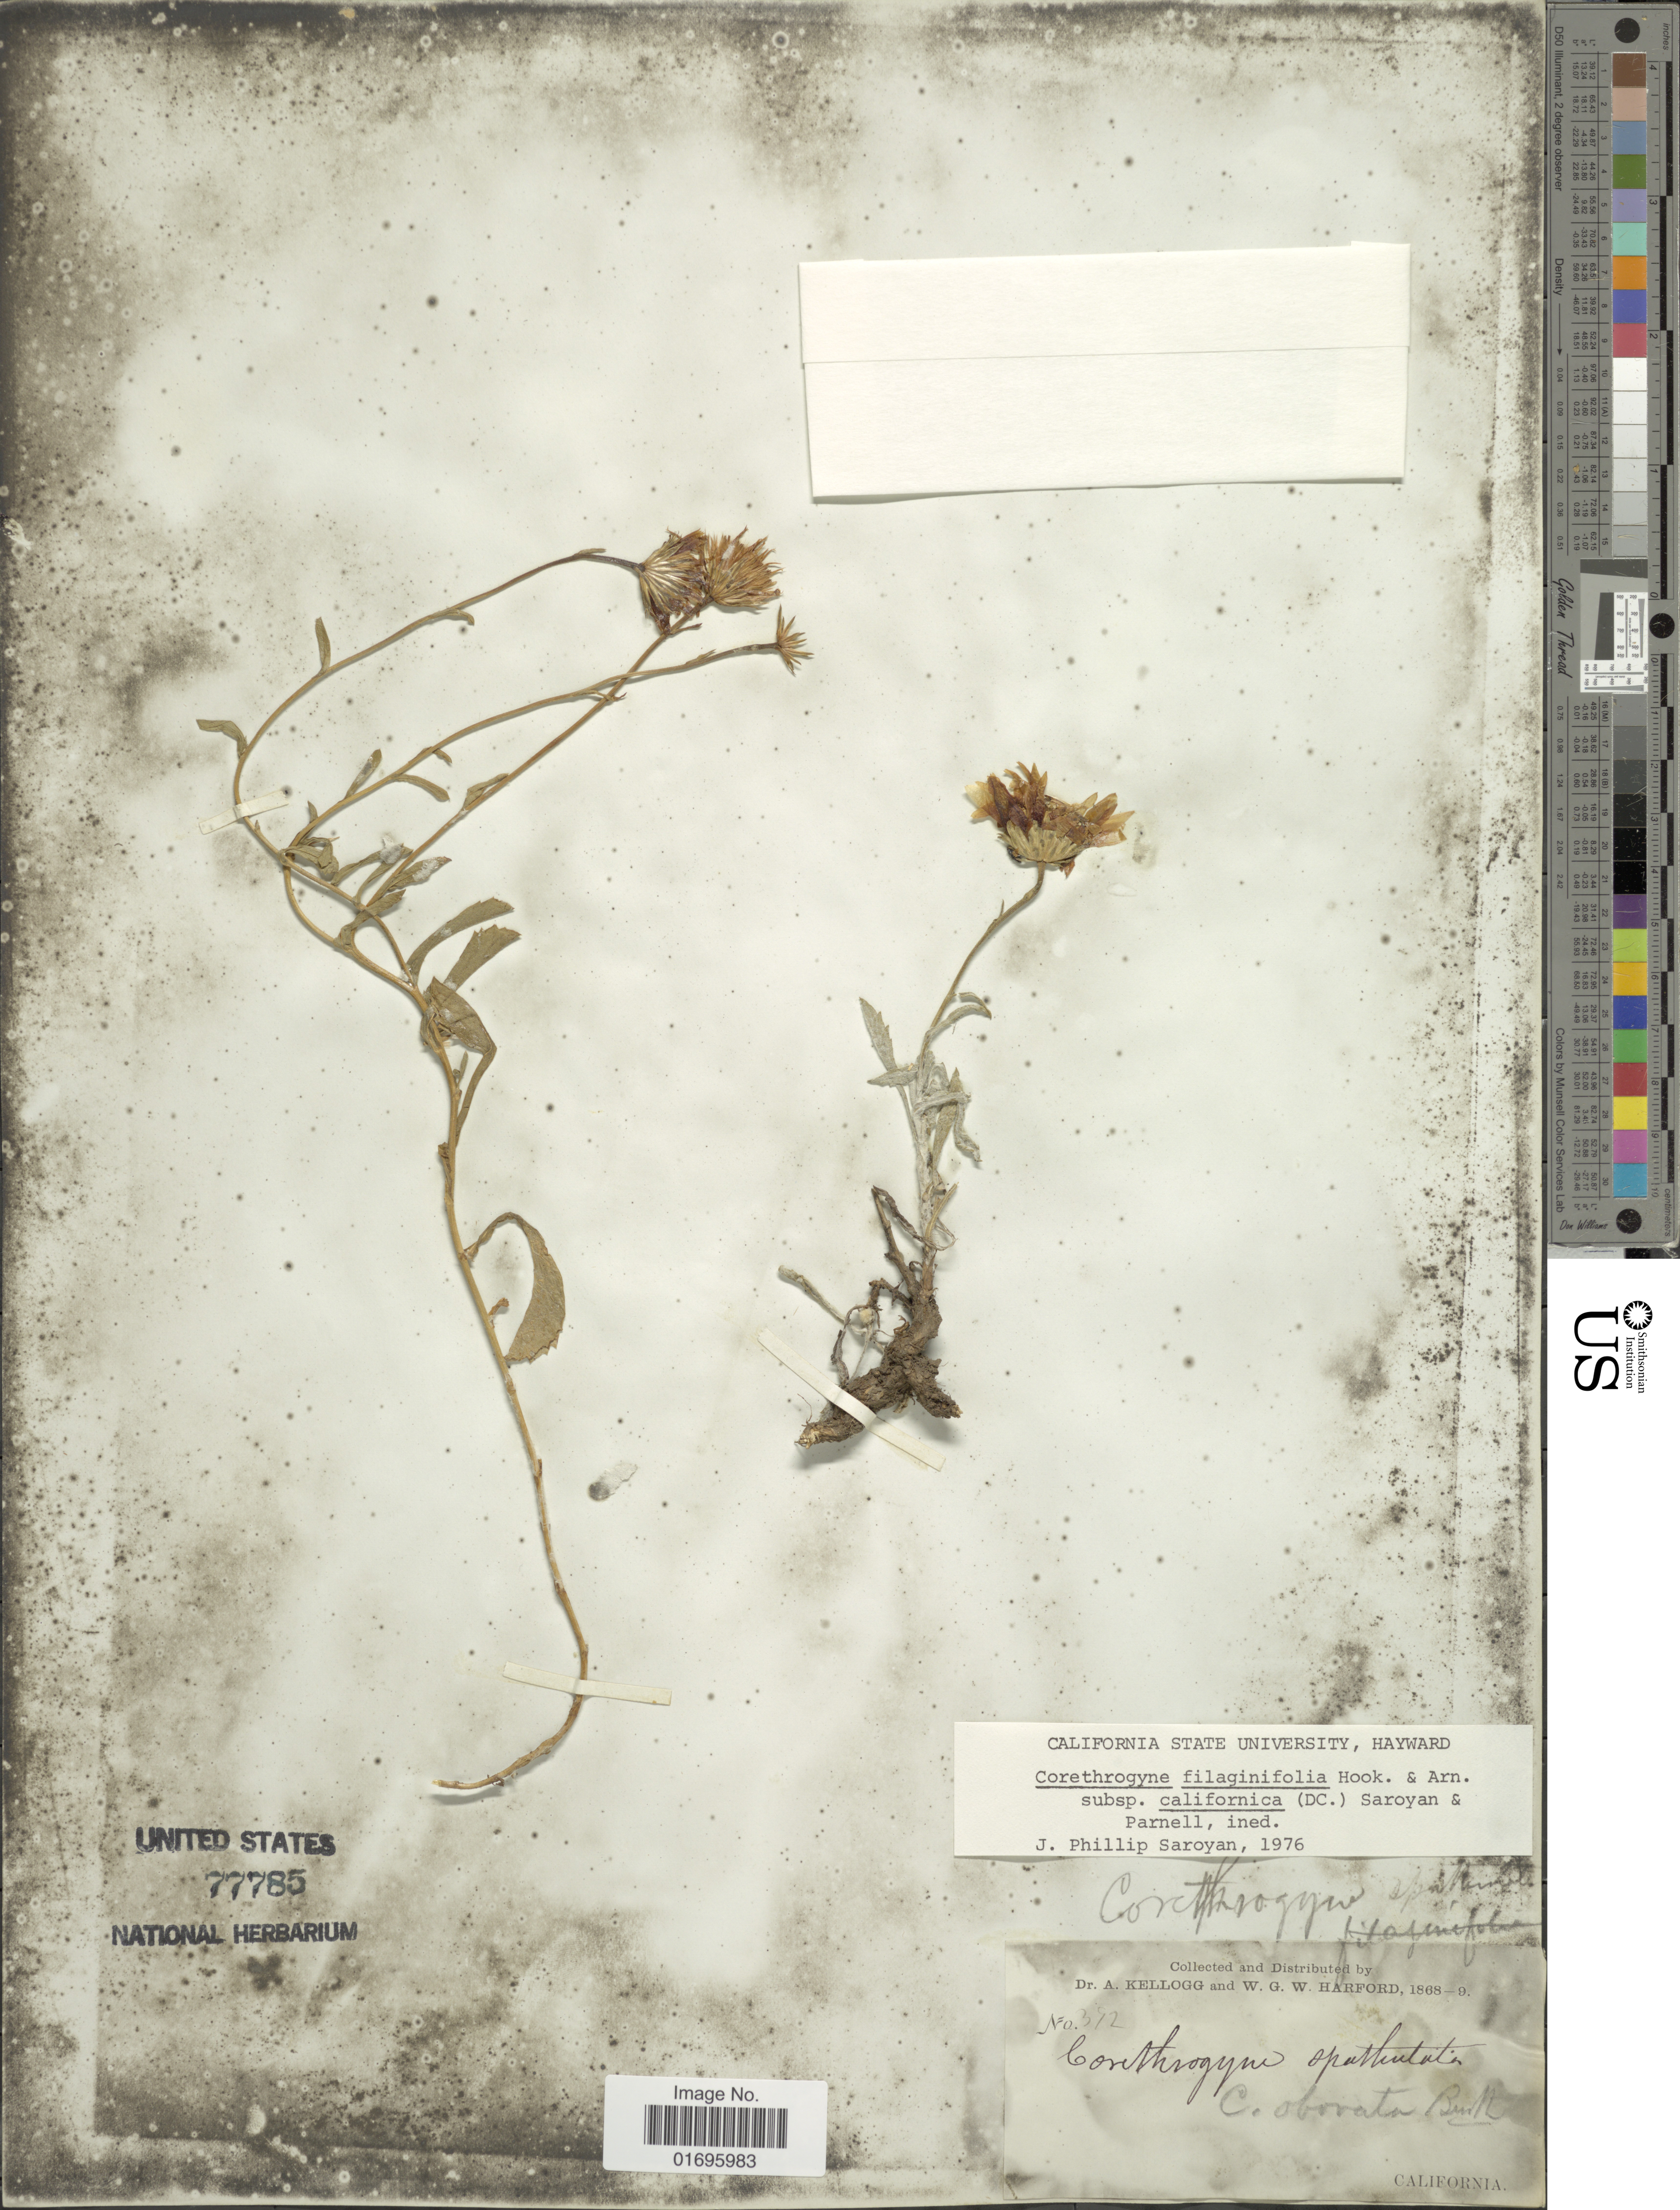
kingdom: Plantae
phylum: Tracheophyta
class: Magnoliopsida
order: Asterales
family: Asteraceae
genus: Corethrogyne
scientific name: Corethrogyne filaginifolia var. californica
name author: (DC.) Saroyan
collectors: A. Kellogg & W. G. W. Harford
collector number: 312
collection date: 1868/1869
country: United States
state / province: California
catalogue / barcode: US 77785